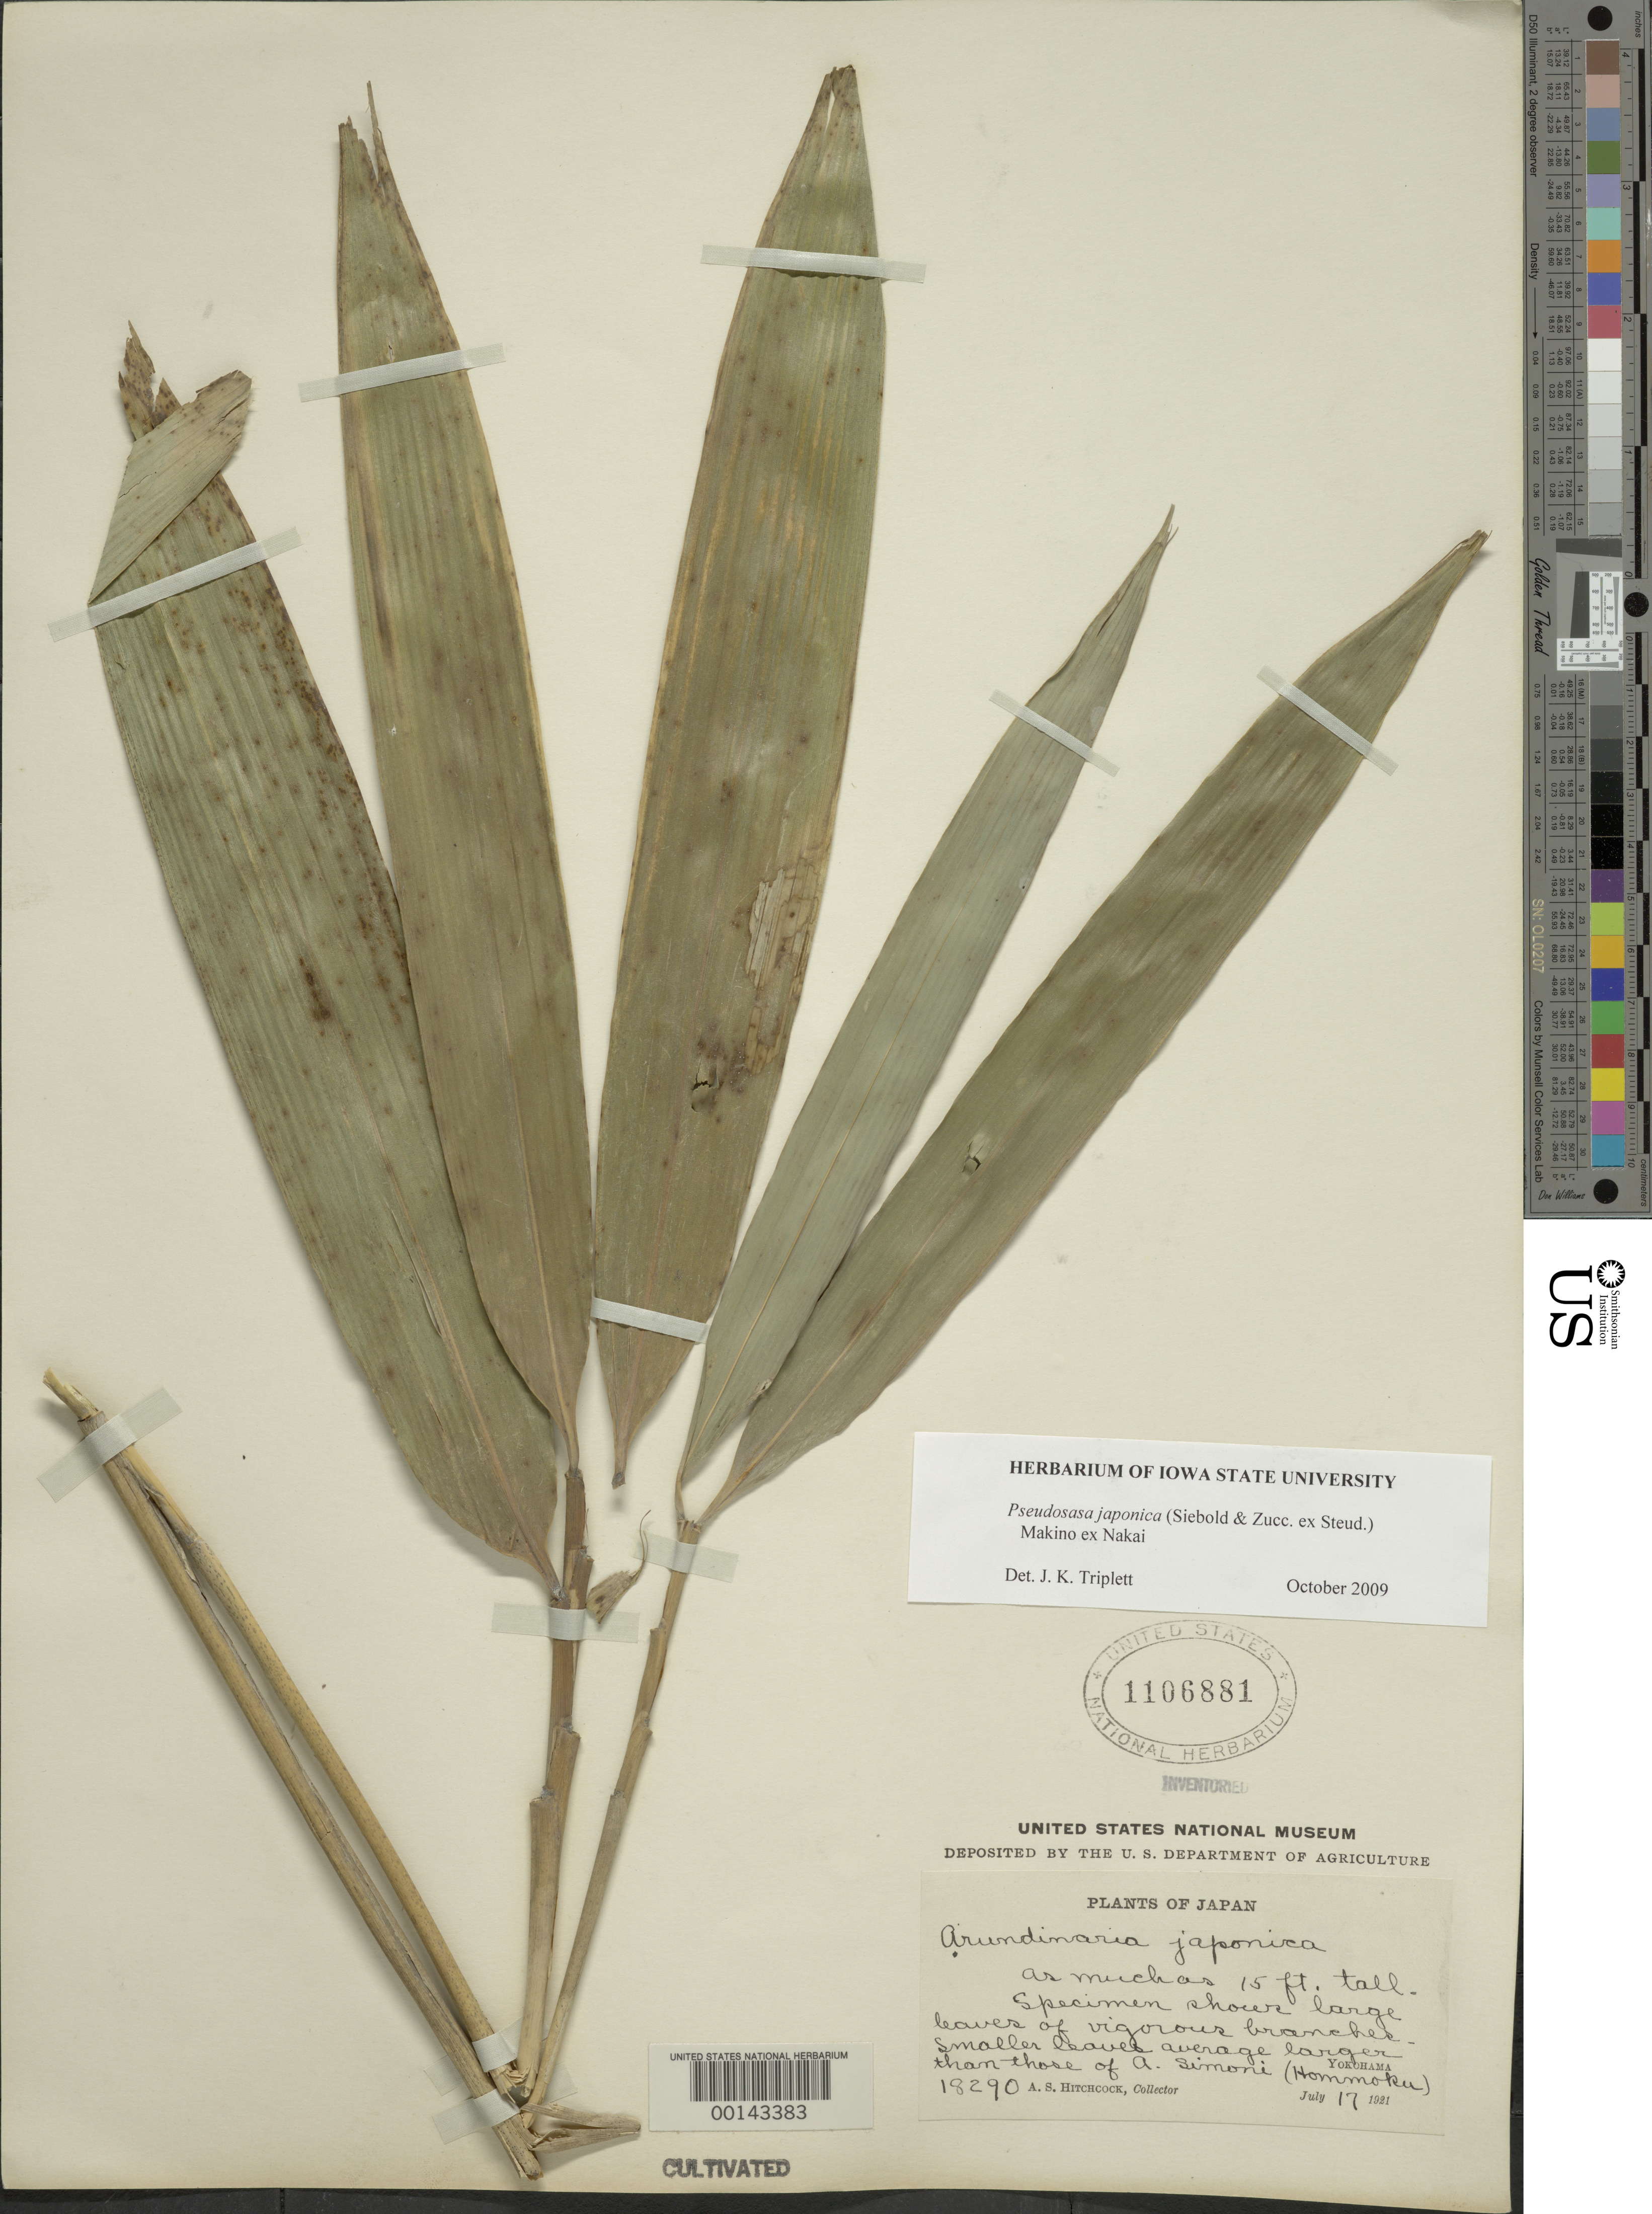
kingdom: Plantae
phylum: Tracheophyta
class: Liliopsida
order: Poales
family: Poaceae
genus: Pseudosasa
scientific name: Pseudosasa japonica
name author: (Siebold & Zucc. ex Steud.) Makino ex Nakai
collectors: A. S. Hitchcock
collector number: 18290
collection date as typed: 17 Jul 1921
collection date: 1921-07-17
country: Japan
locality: Yokohama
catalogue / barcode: US 1106881